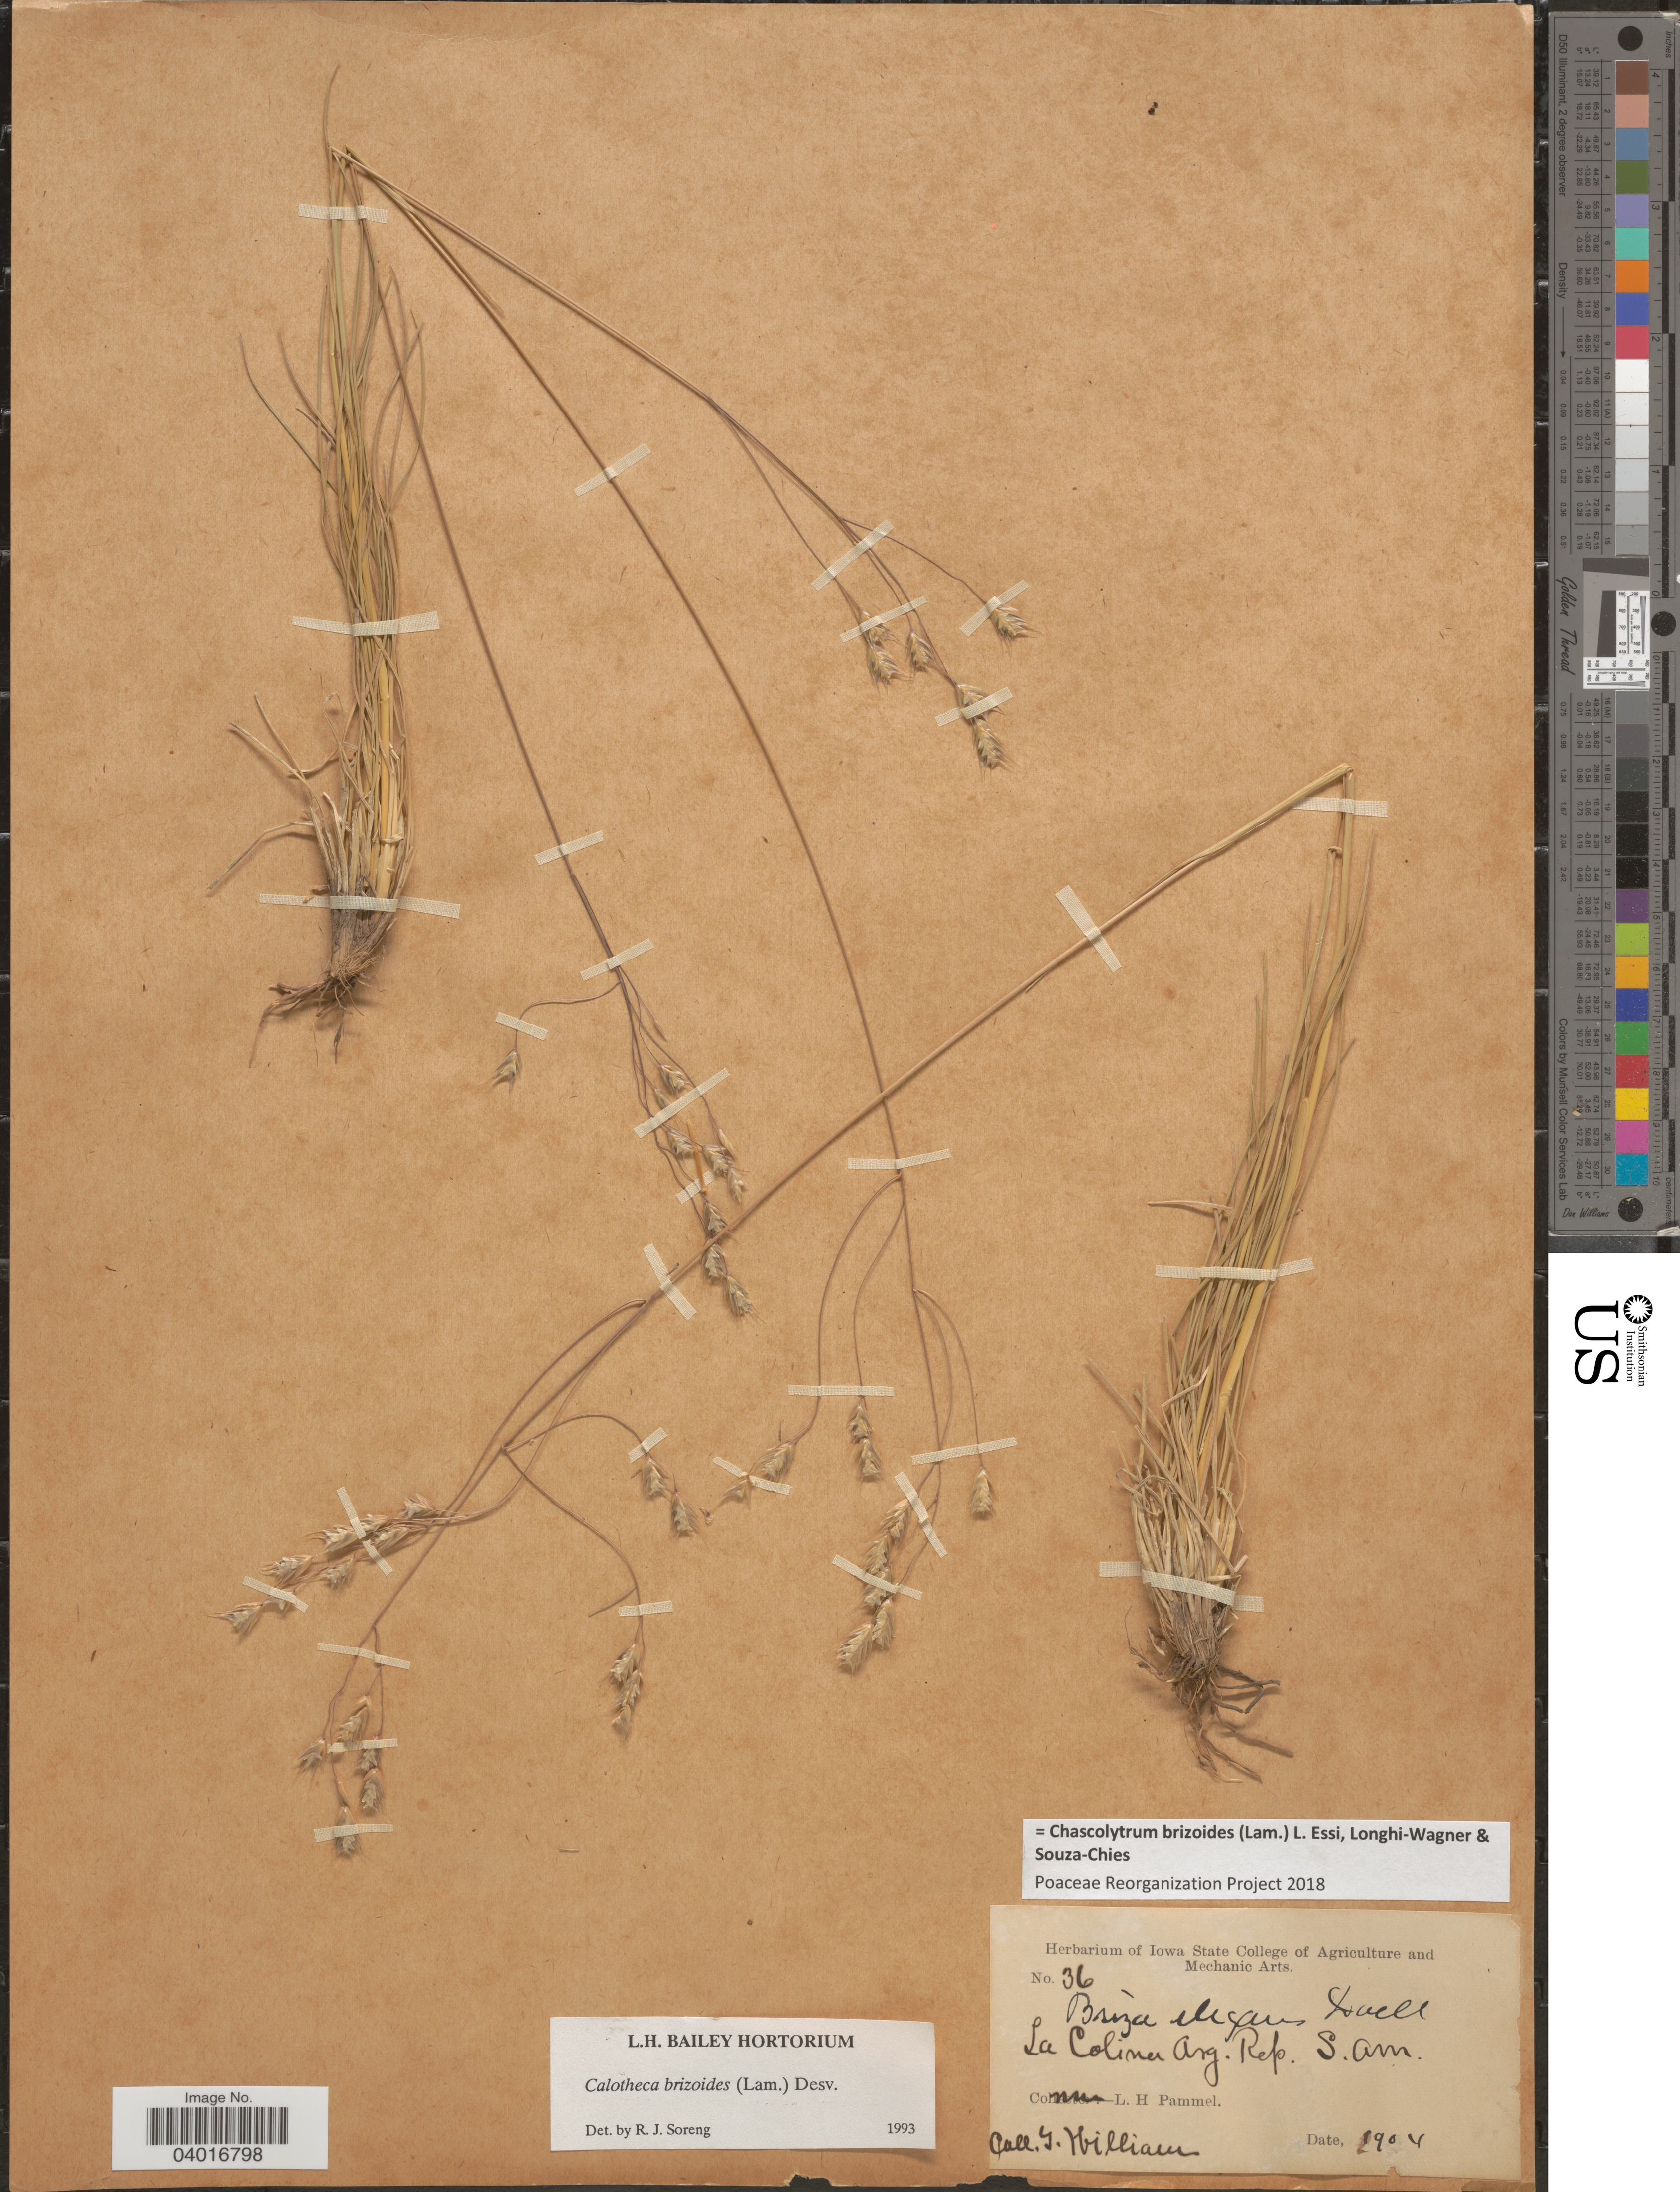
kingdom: Plantae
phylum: Tracheophyta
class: Liliopsida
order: Poales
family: Poaceae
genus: Chascolytrum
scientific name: Chascolytrum brizoides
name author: (Lam.) L. Essi et al.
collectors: J. William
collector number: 36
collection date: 1904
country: Argentina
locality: La Colina Arg. Rep. S.Am.